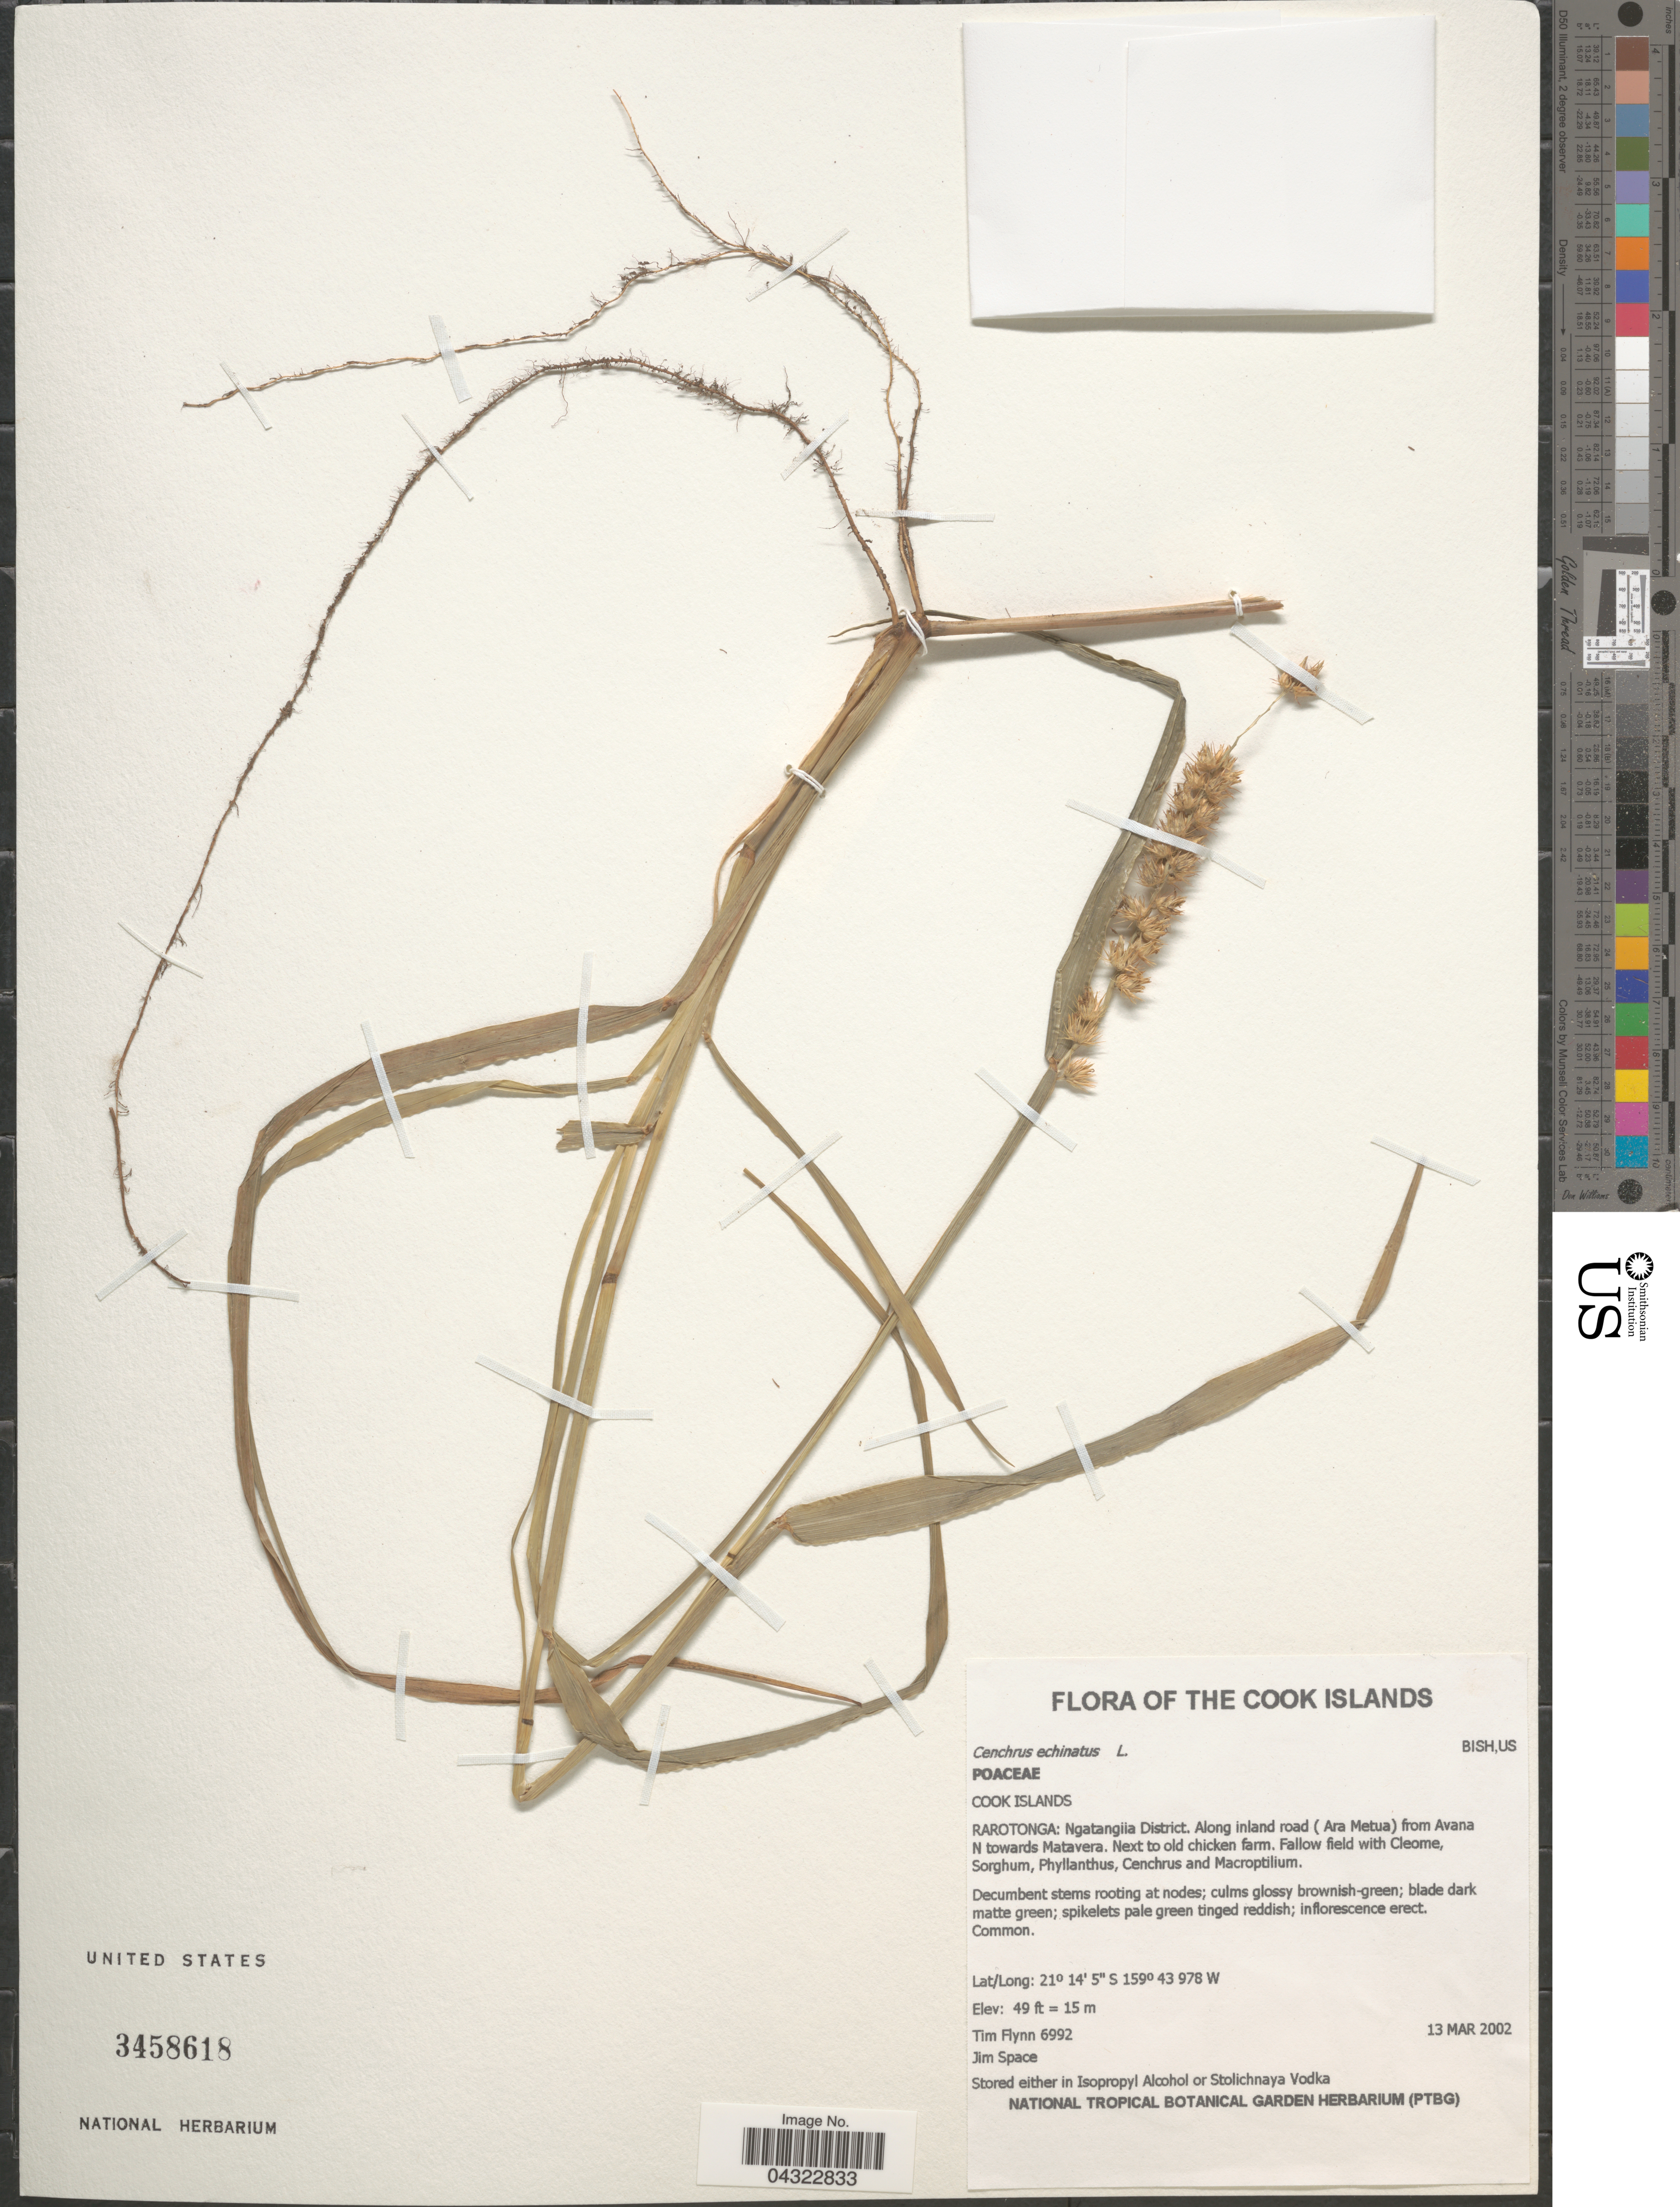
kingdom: Plantae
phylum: Tracheophyta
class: Liliopsida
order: Poales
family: Poaceae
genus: Cenchrus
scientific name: Cenchrus echinatus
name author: L.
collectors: T. Flynn & J. Space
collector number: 6992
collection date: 2002-03-13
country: Cook Islands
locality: Rarotonga: Ngatangiia District. Along inland road (Ara Metua) from Avana N towards Matavera. Next to old chicken farm.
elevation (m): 15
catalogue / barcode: US 3458618